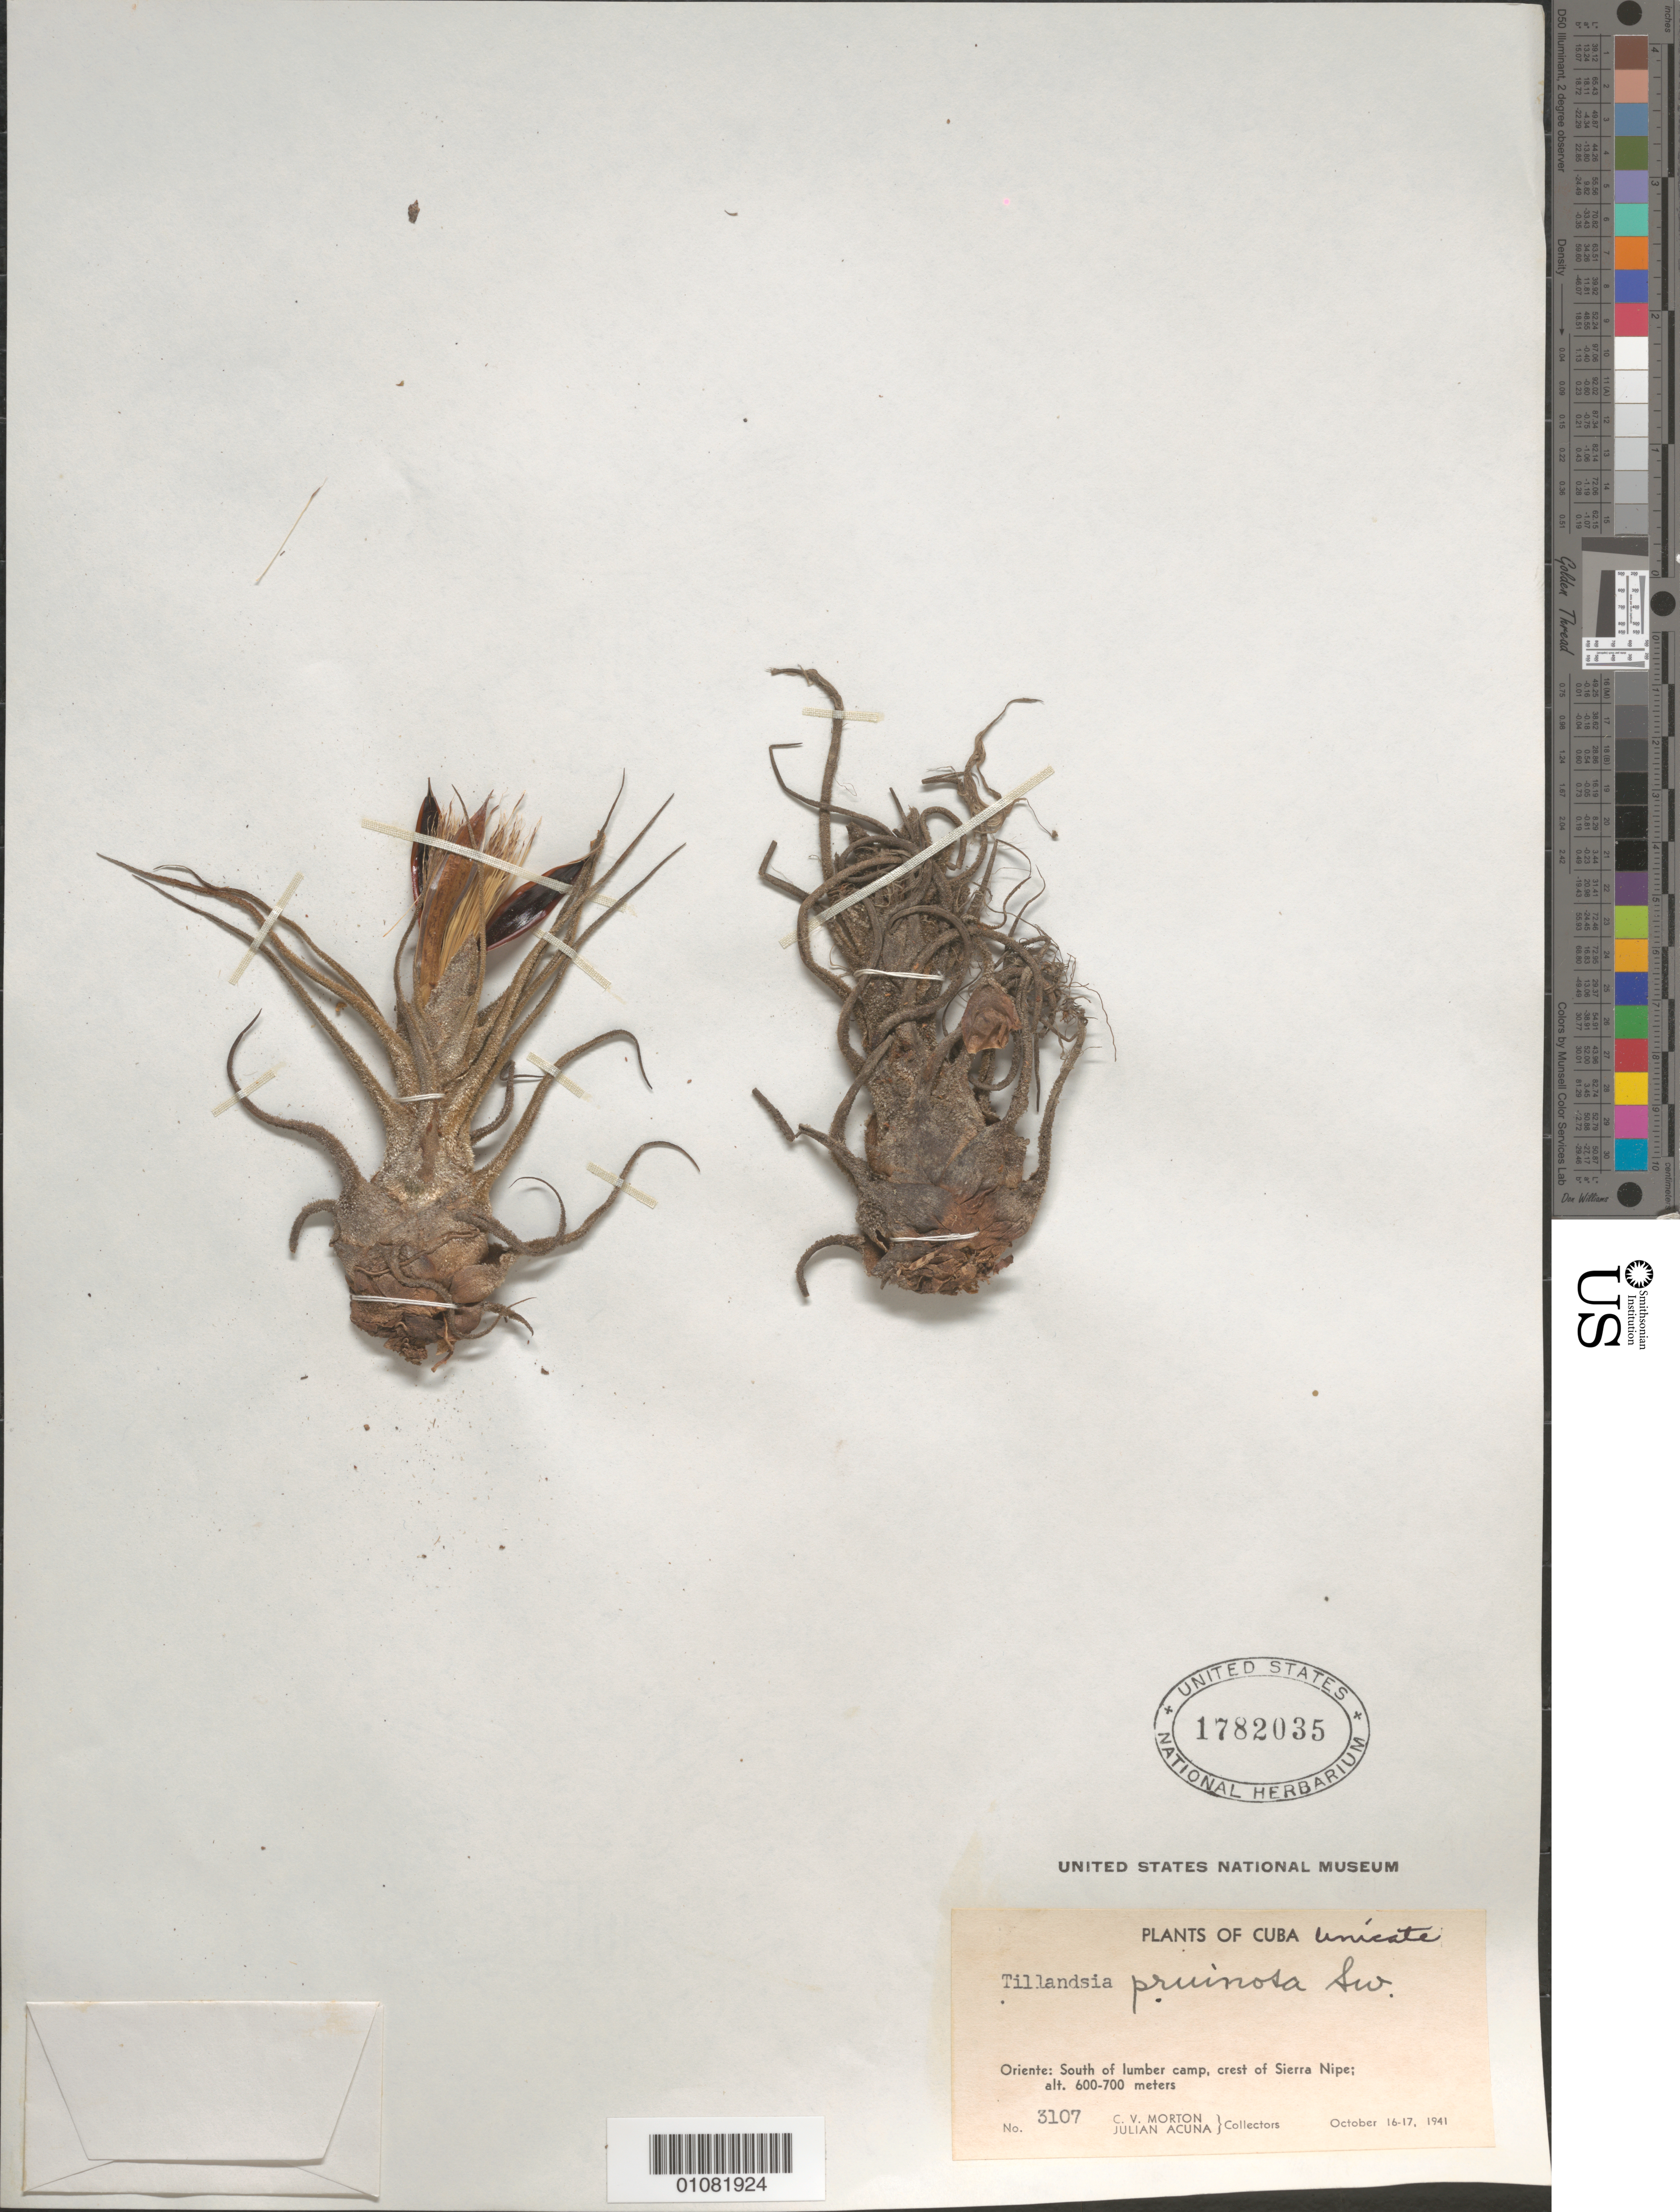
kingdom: Plantae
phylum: Tracheophyta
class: Liliopsida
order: Poales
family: Bromeliaceae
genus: Tillandsia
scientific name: Tillandsia pruinosa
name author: Sw.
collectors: C. V. Morton & J. Acuña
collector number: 3107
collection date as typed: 16 Oct 1941 to 17 Oct 1941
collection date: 1941-10-16/1941-10-17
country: Cuba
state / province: Holguín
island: Cuba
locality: Oriente: S of lumber camp, crest of Sierra Nipe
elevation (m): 600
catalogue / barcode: US 1782035